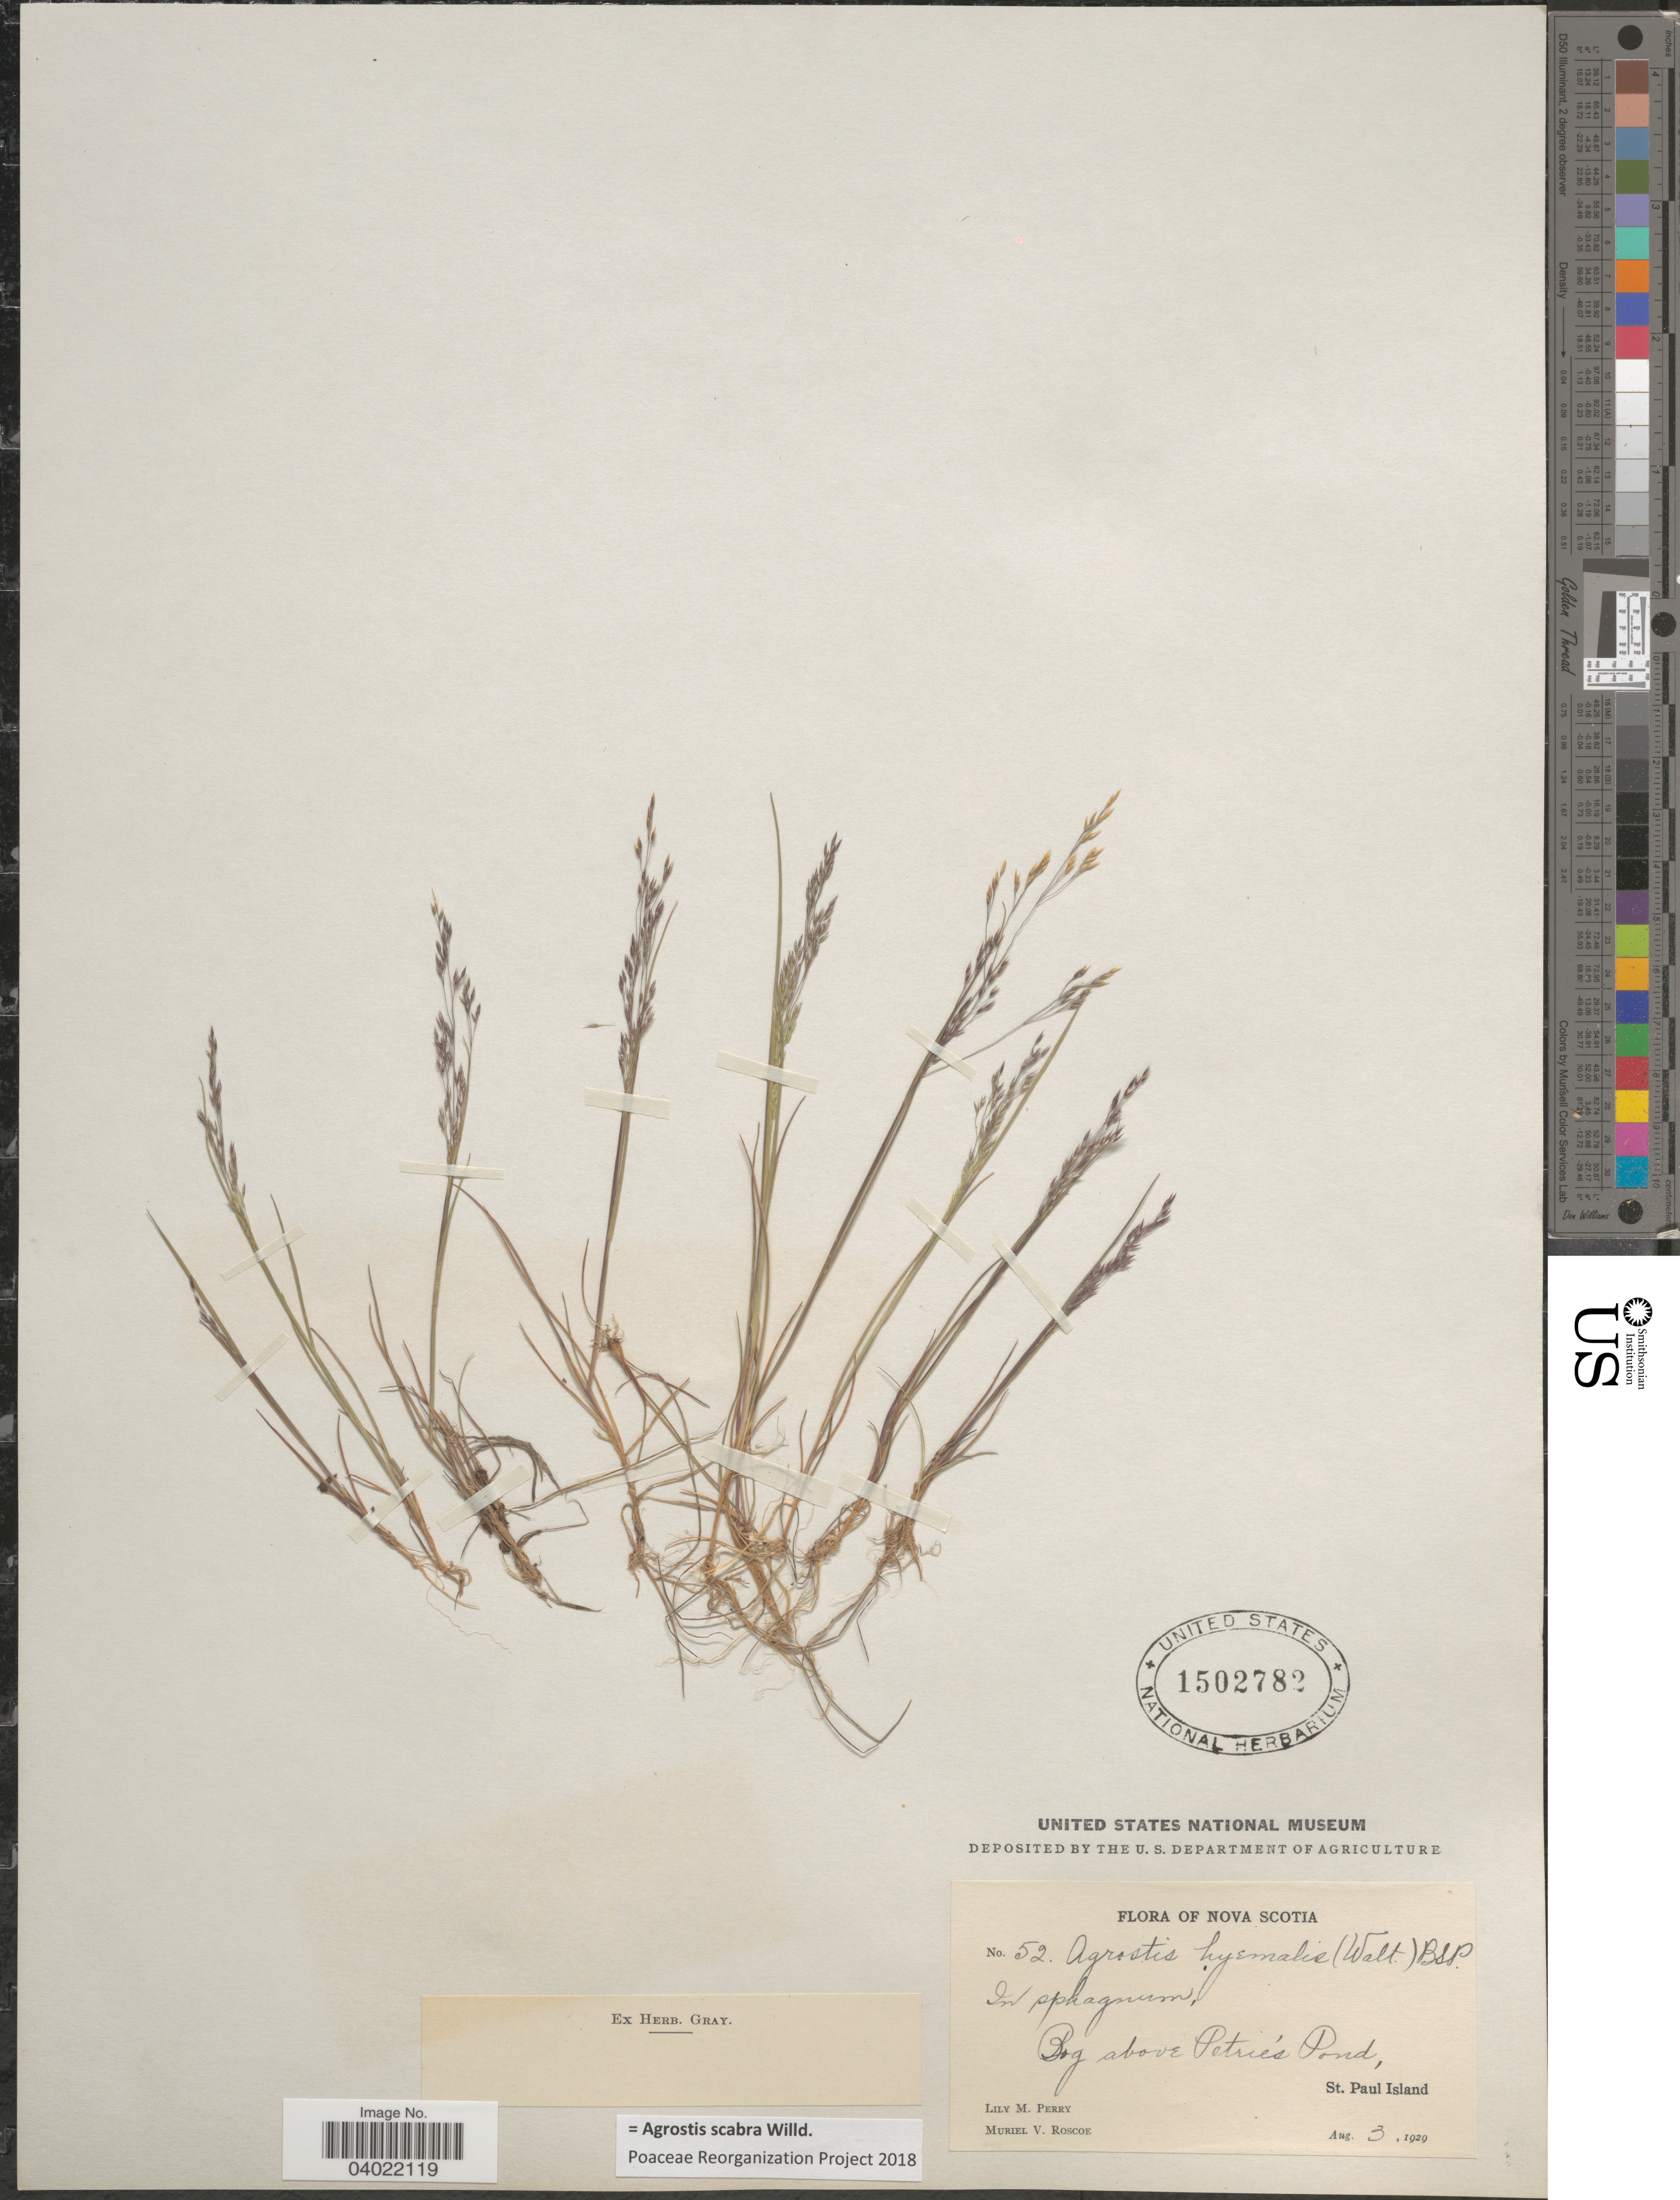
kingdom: Plantae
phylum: Tracheophyta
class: Liliopsida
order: Poales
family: Poaceae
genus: Agrostis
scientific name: Agrostis scabra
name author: Willd.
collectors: L. M. Perry & M. Roscoe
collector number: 52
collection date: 1929-08-03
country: Canada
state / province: Nova Scotia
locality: Bog above Petrie's Pond. St. Paul Island.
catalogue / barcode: US 1502782